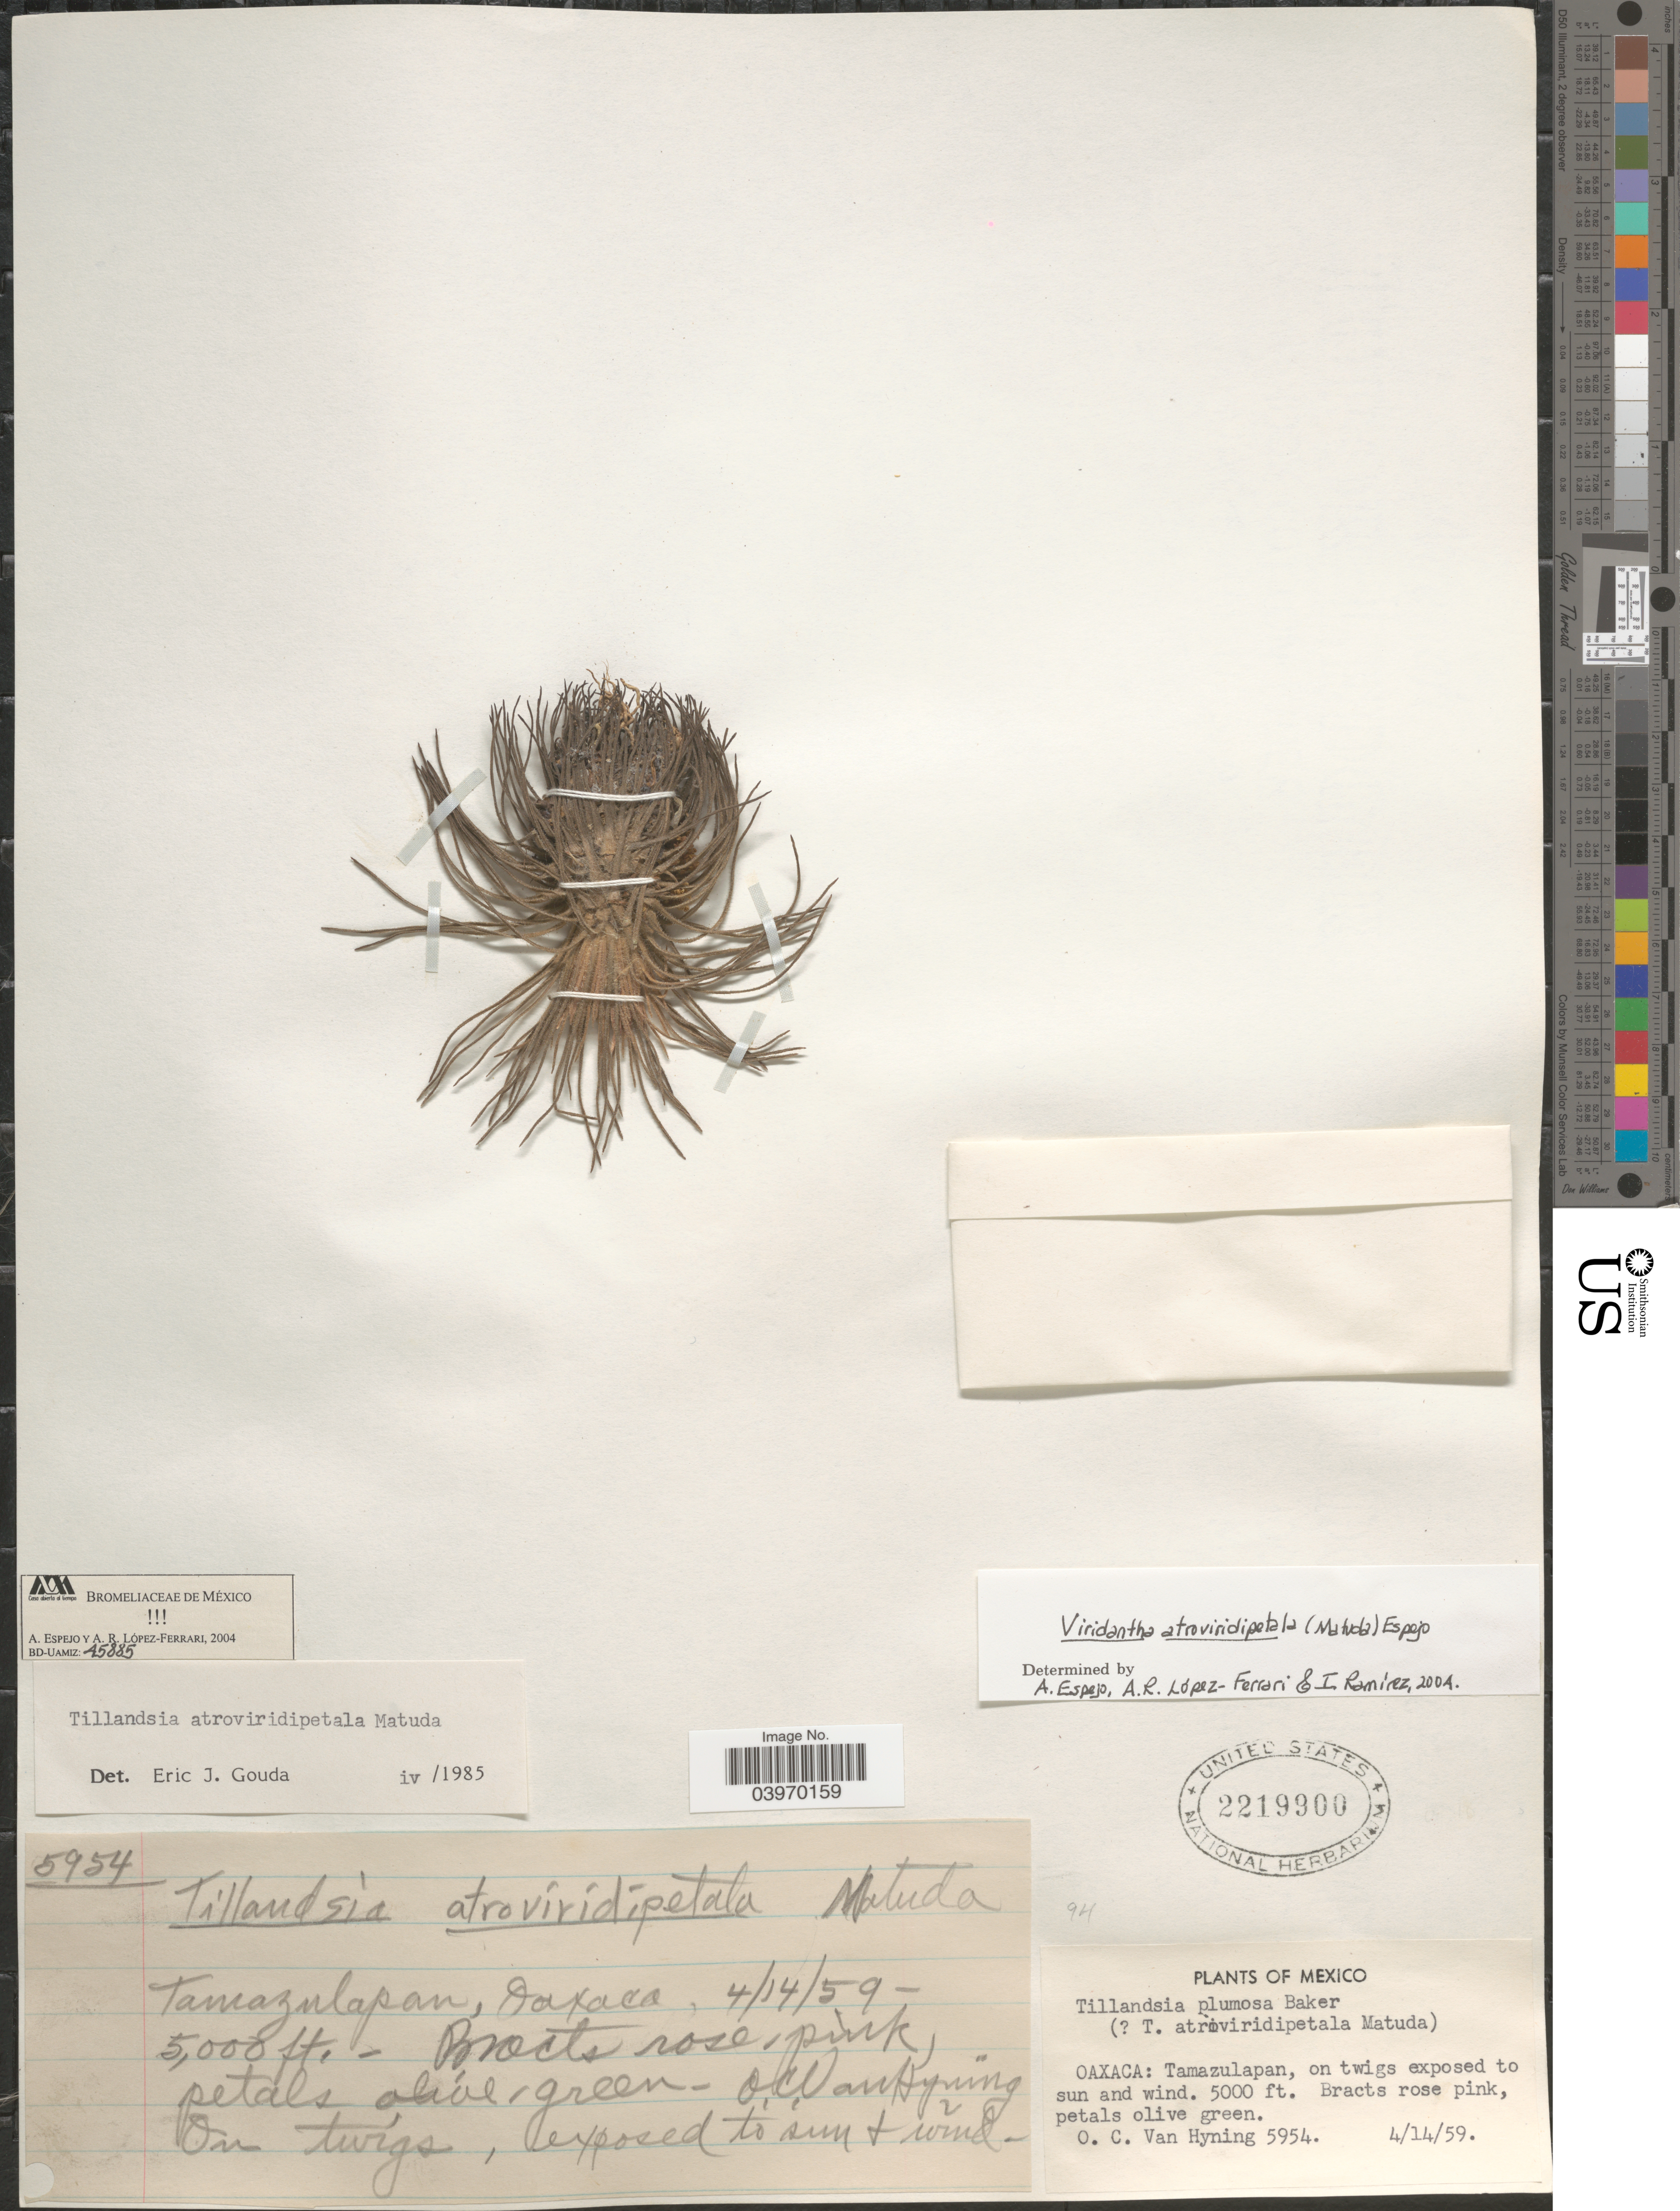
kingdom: Plantae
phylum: Tracheophyta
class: Liliopsida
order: Poales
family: Bromeliaceae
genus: Tillandsia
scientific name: Tillandsia plumosa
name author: Baker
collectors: O. Van Hyning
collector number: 5954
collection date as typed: Transcribed d/m/y: 14/4/59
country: Mexico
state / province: Oaxaca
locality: Tamazulapan.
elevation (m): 1524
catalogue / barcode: US 2219900